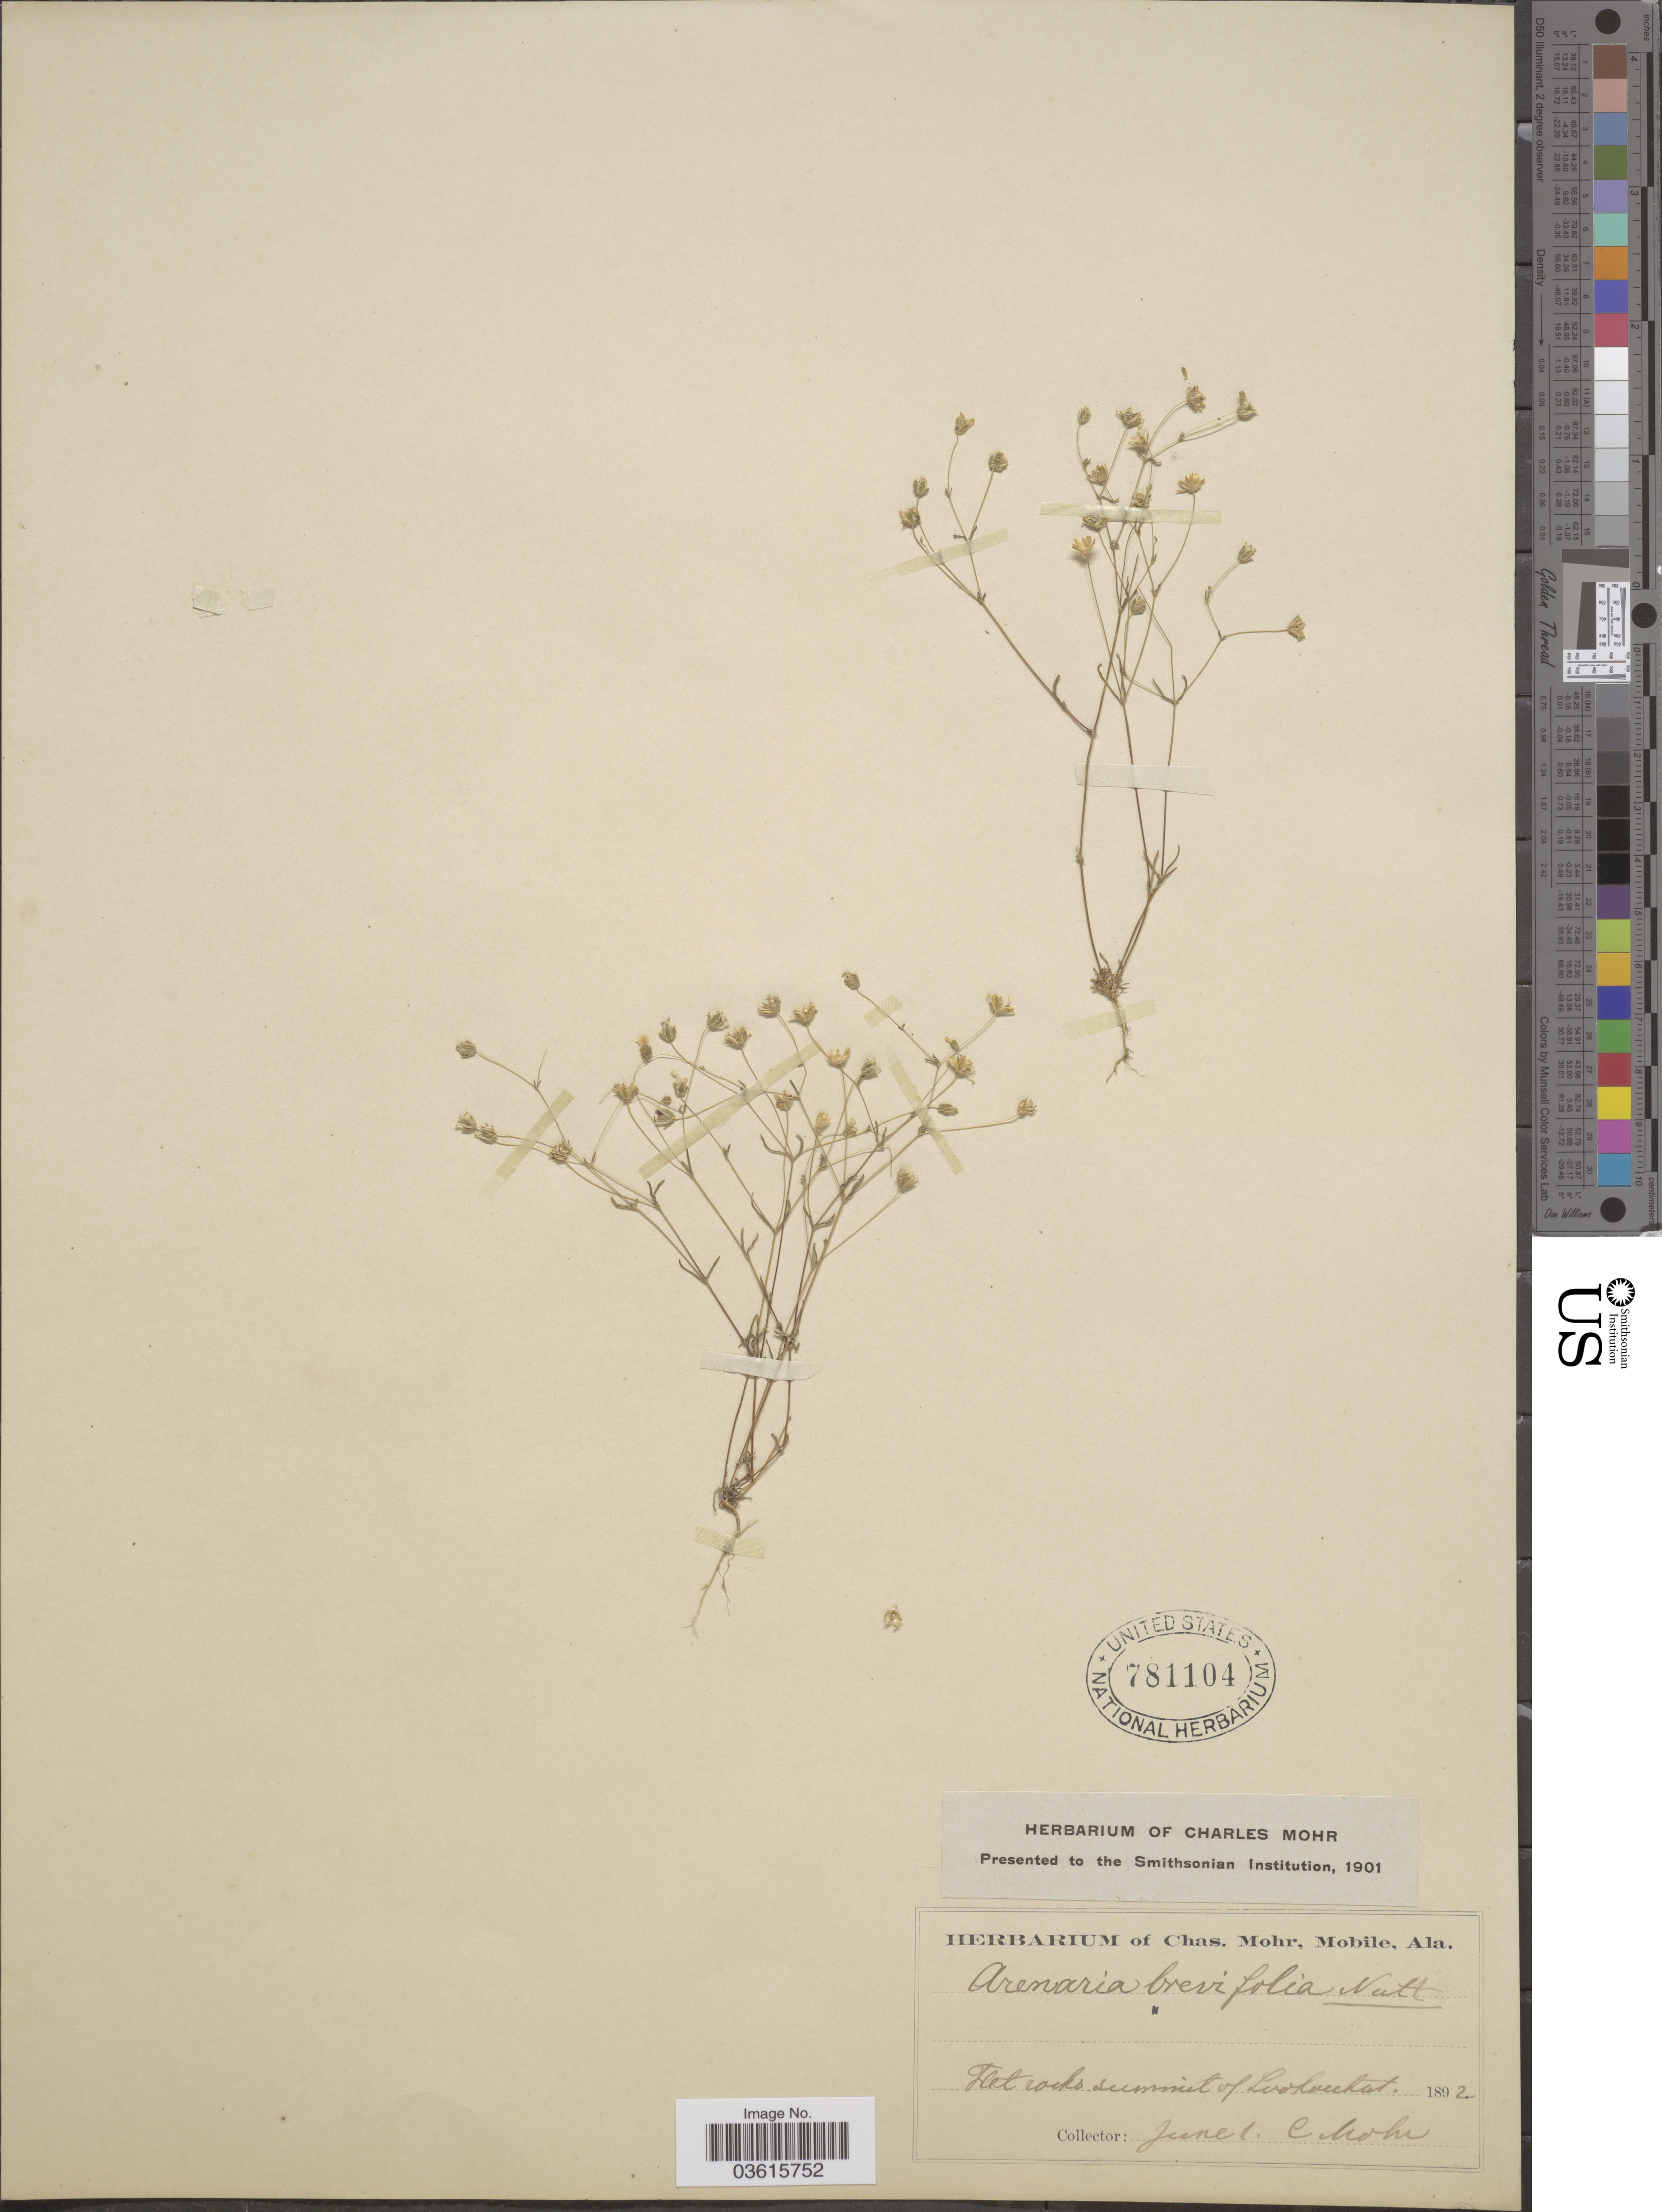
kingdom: Plantae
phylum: Tracheophyta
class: Magnoliopsida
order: Caryophyllales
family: Caryophyllaceae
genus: Minuartia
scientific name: Minuartia brevifolia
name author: Mattf.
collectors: Mohr, C. T. (herbarium)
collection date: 1892-06-01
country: United States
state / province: Alabama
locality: Summit of Lookout mt.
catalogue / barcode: US 781104